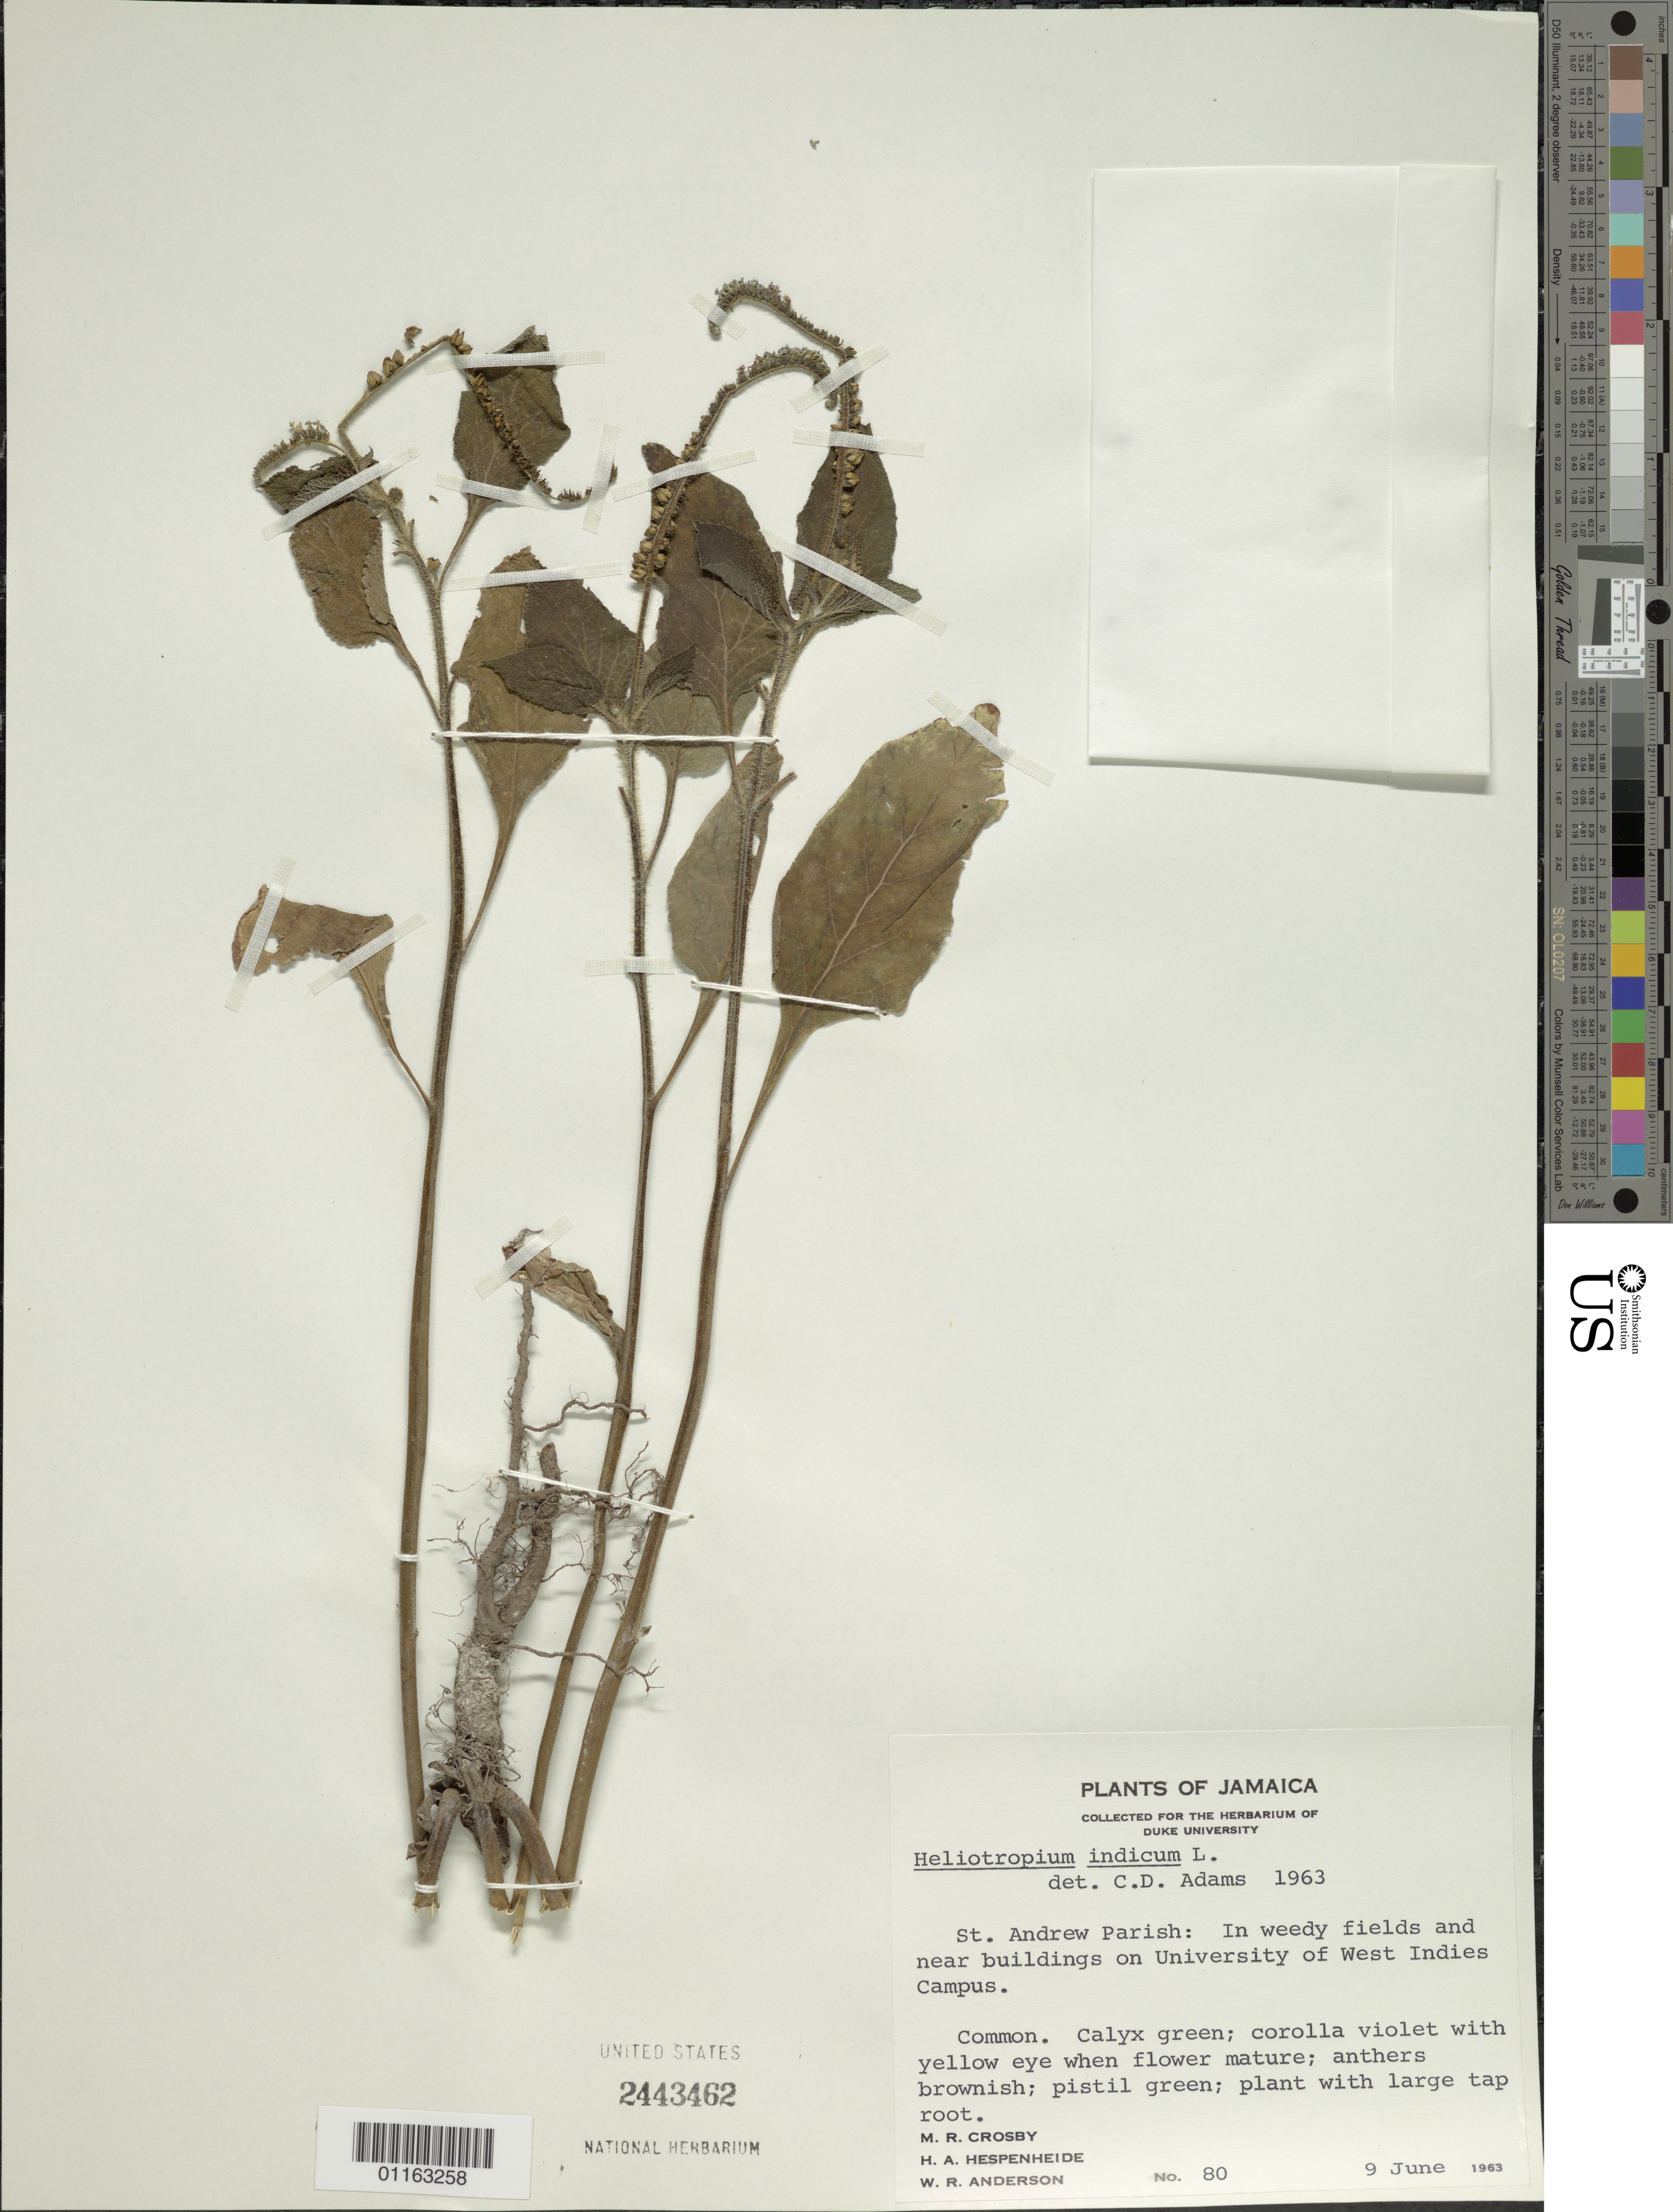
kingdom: Plantae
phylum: Tracheophyta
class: Magnoliopsida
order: Boraginales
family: Heliotropiaceae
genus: Heliotropium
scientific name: Heliotropium indicum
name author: L.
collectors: W. R. Anderson & H. A. Hespenheide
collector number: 80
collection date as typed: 09 Jun 1963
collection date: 1963-06-09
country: Jamaica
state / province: Saint Andrew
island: Jamaica I.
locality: in weedy fields and near buildings on University of West Indies Campus.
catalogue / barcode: US 2443462